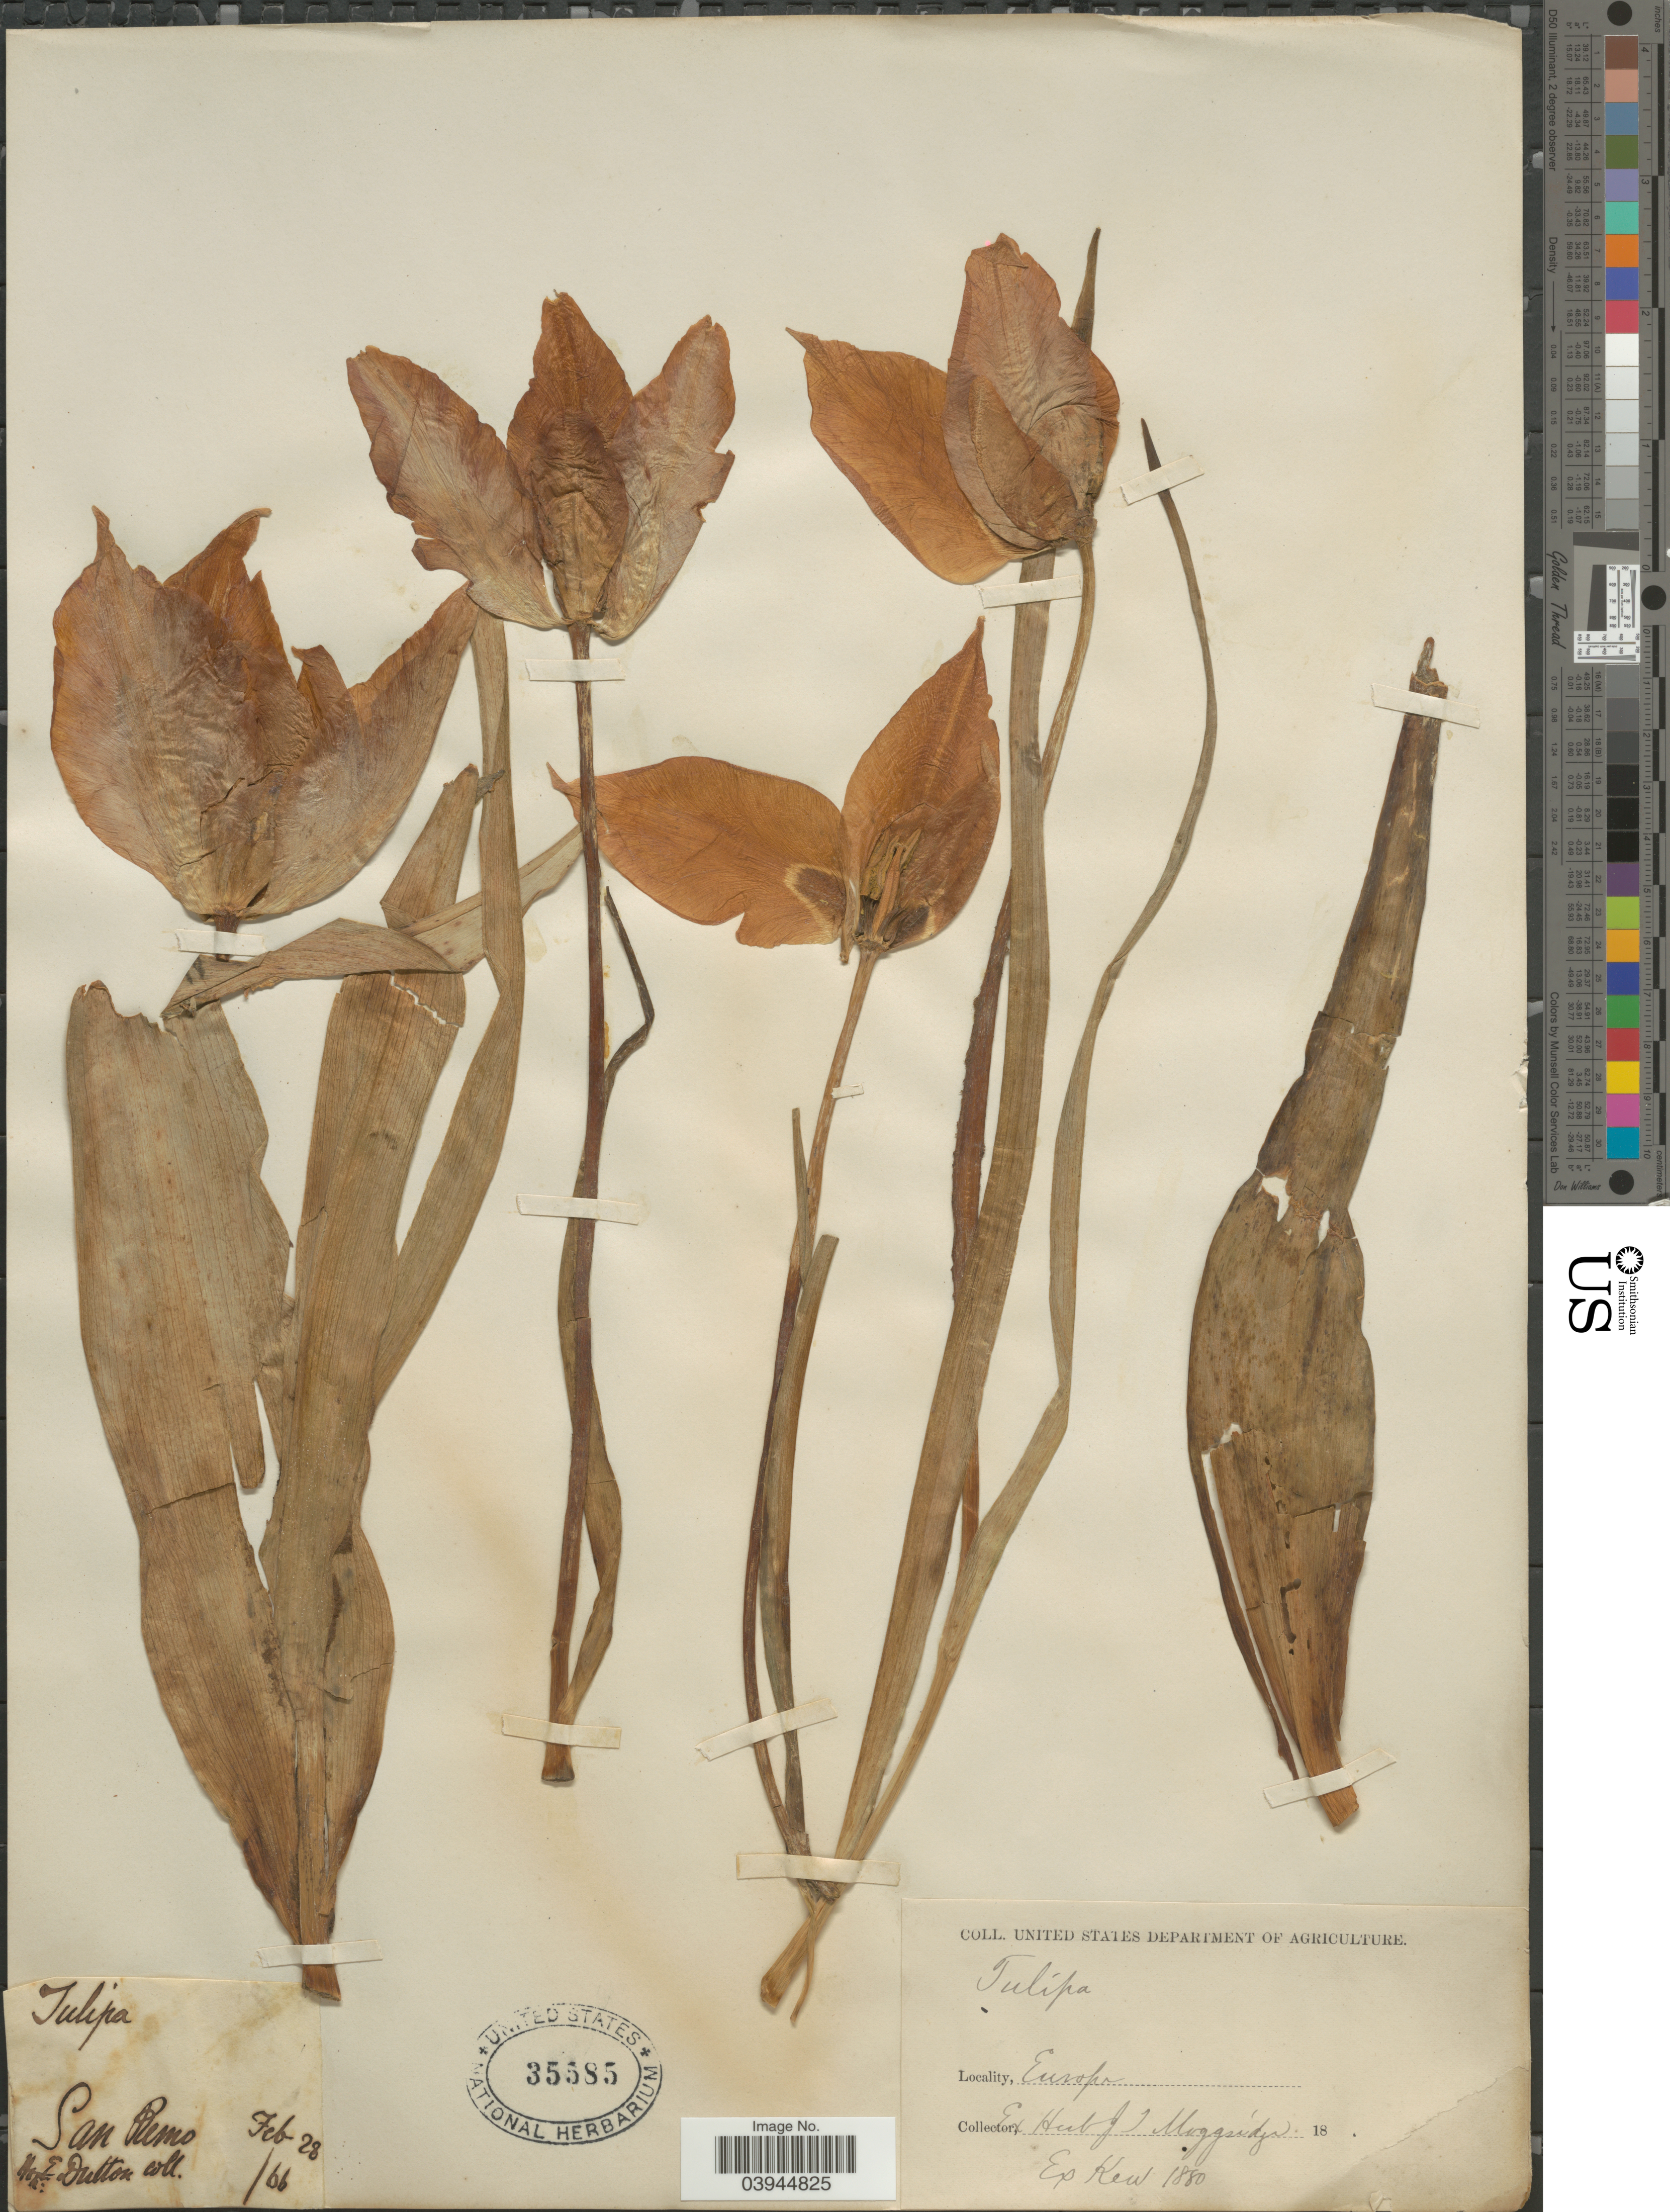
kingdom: Plantae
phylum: Tracheophyta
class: Liliopsida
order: Liliales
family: Liliaceae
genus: Tulipa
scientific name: Tulipa sp.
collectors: B. Dutton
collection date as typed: Transcribed d/m/y: 28/2/66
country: Italy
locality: San Remo. Europe.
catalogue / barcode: US 35585